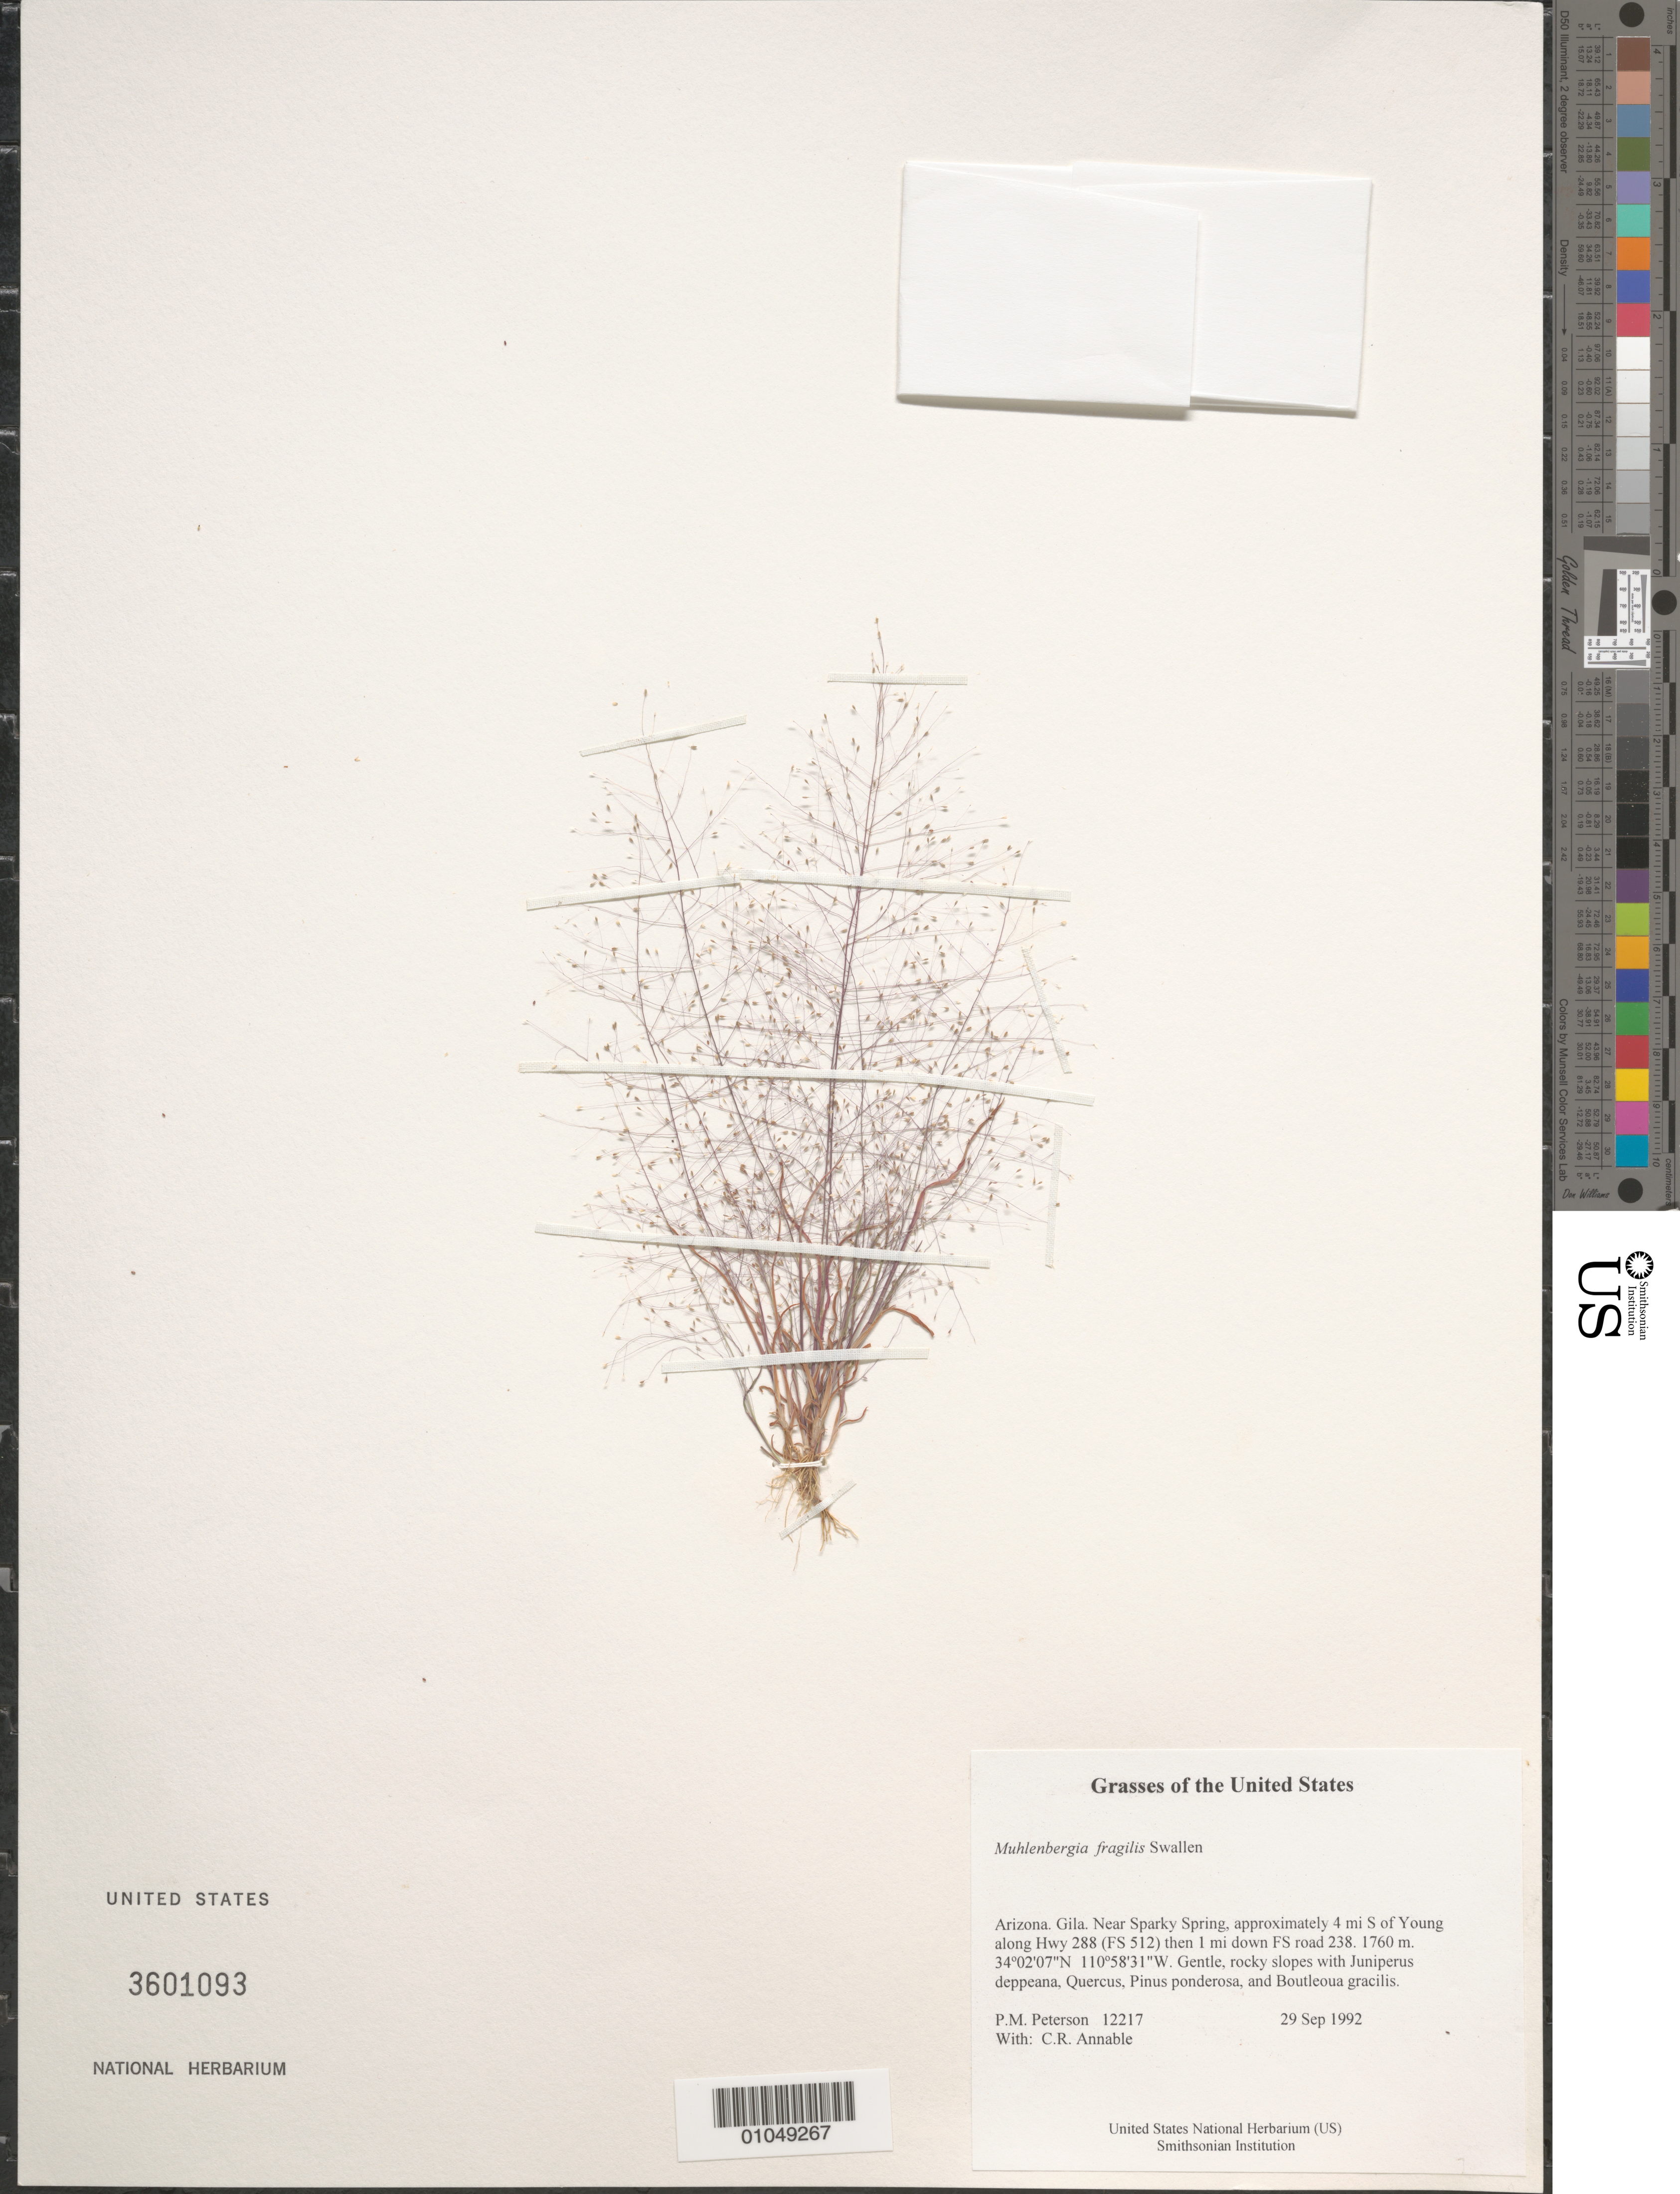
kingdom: Plantae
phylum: Tracheophyta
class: Liliopsida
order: Poales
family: Poaceae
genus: Muhlenbergia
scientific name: Muhlenbergia fragilis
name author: Swallen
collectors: P. M. Peterson & C. R. Annable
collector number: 12217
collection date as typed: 29 Sep 1992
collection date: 1992-09-29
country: United States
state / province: Arizona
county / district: Gila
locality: Near Sparky Spring, approximately 4 mi S of Young along Hwy 288 (FS 512) then 1 mi down FS road 238.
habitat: Gentle, rocky slopes with Juniperus deppeana, Quercus, Pinus ponderosa, and Boutleoua gracilis.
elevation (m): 1760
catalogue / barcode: US 3601093